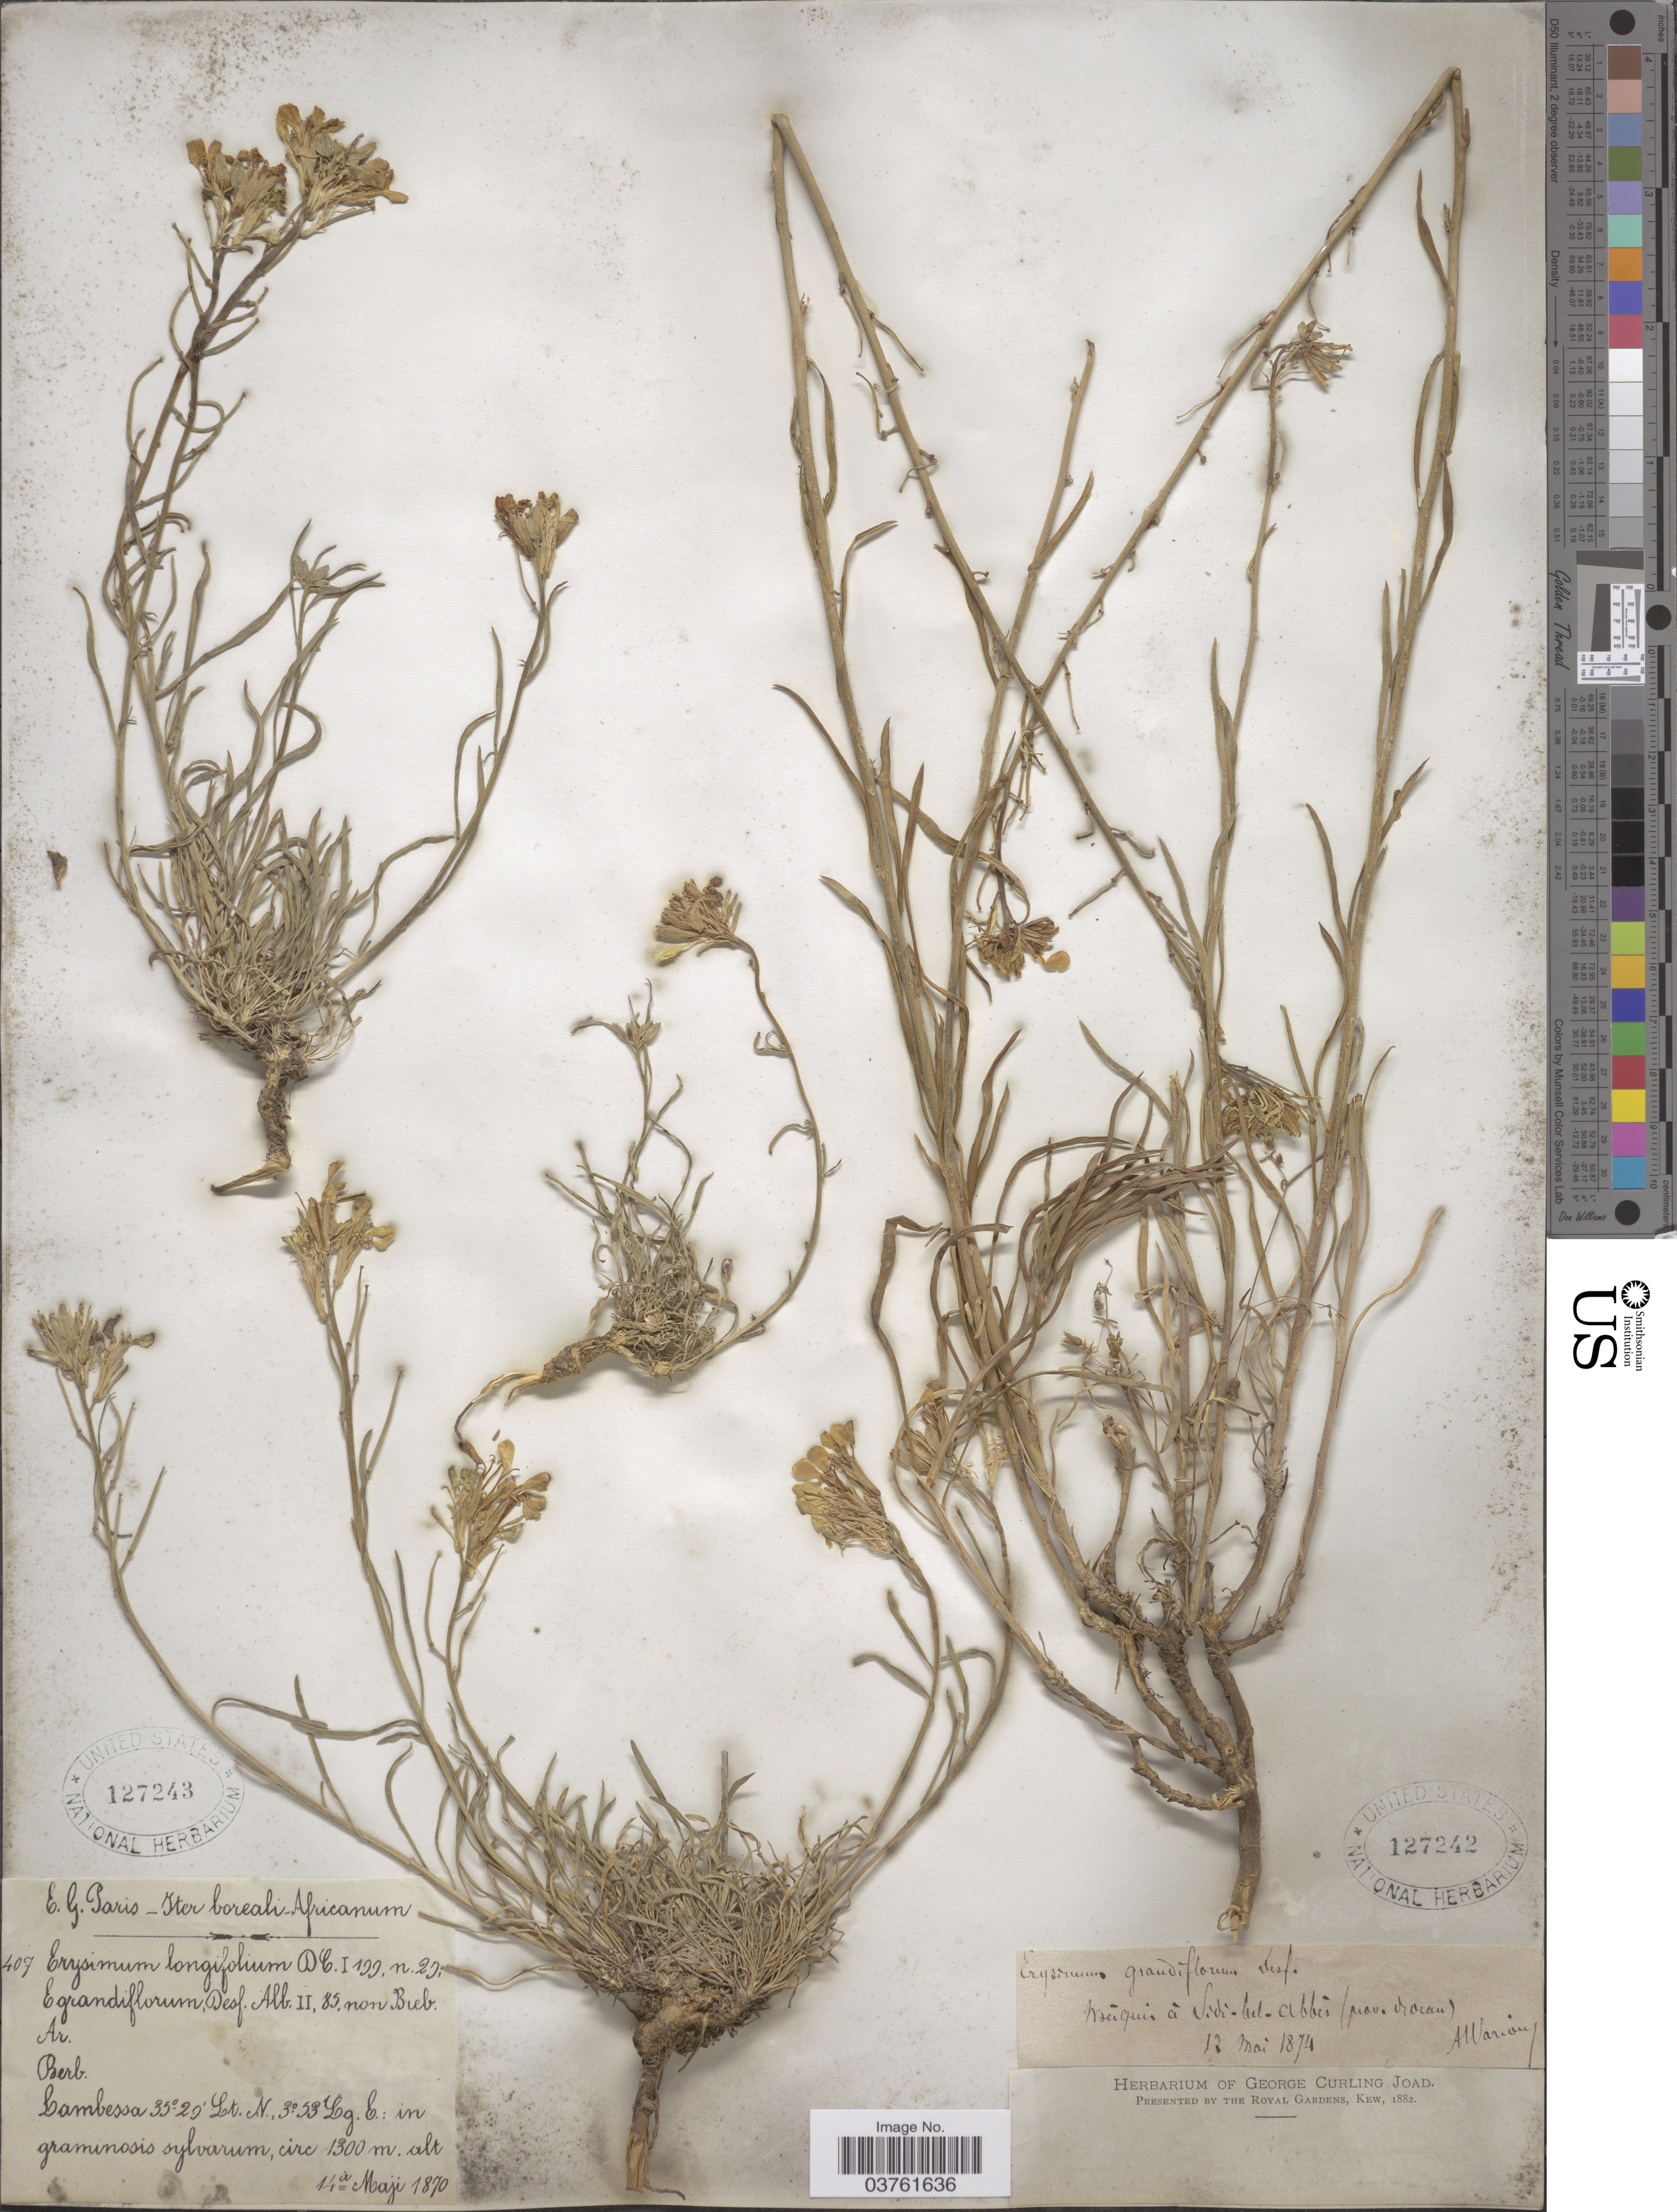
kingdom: Plantae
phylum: Tracheophyta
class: Magnoliopsida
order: Brassicales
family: Brassicaceae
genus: Erysimum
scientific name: Erysimum grandiflorum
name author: Desf.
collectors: Paris, E.G.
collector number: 407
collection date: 1870-05-14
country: Algeria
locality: Iter boreali - Africanum. Lambessa: in graminosis sylvarum.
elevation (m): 1300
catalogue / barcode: US 127243-2